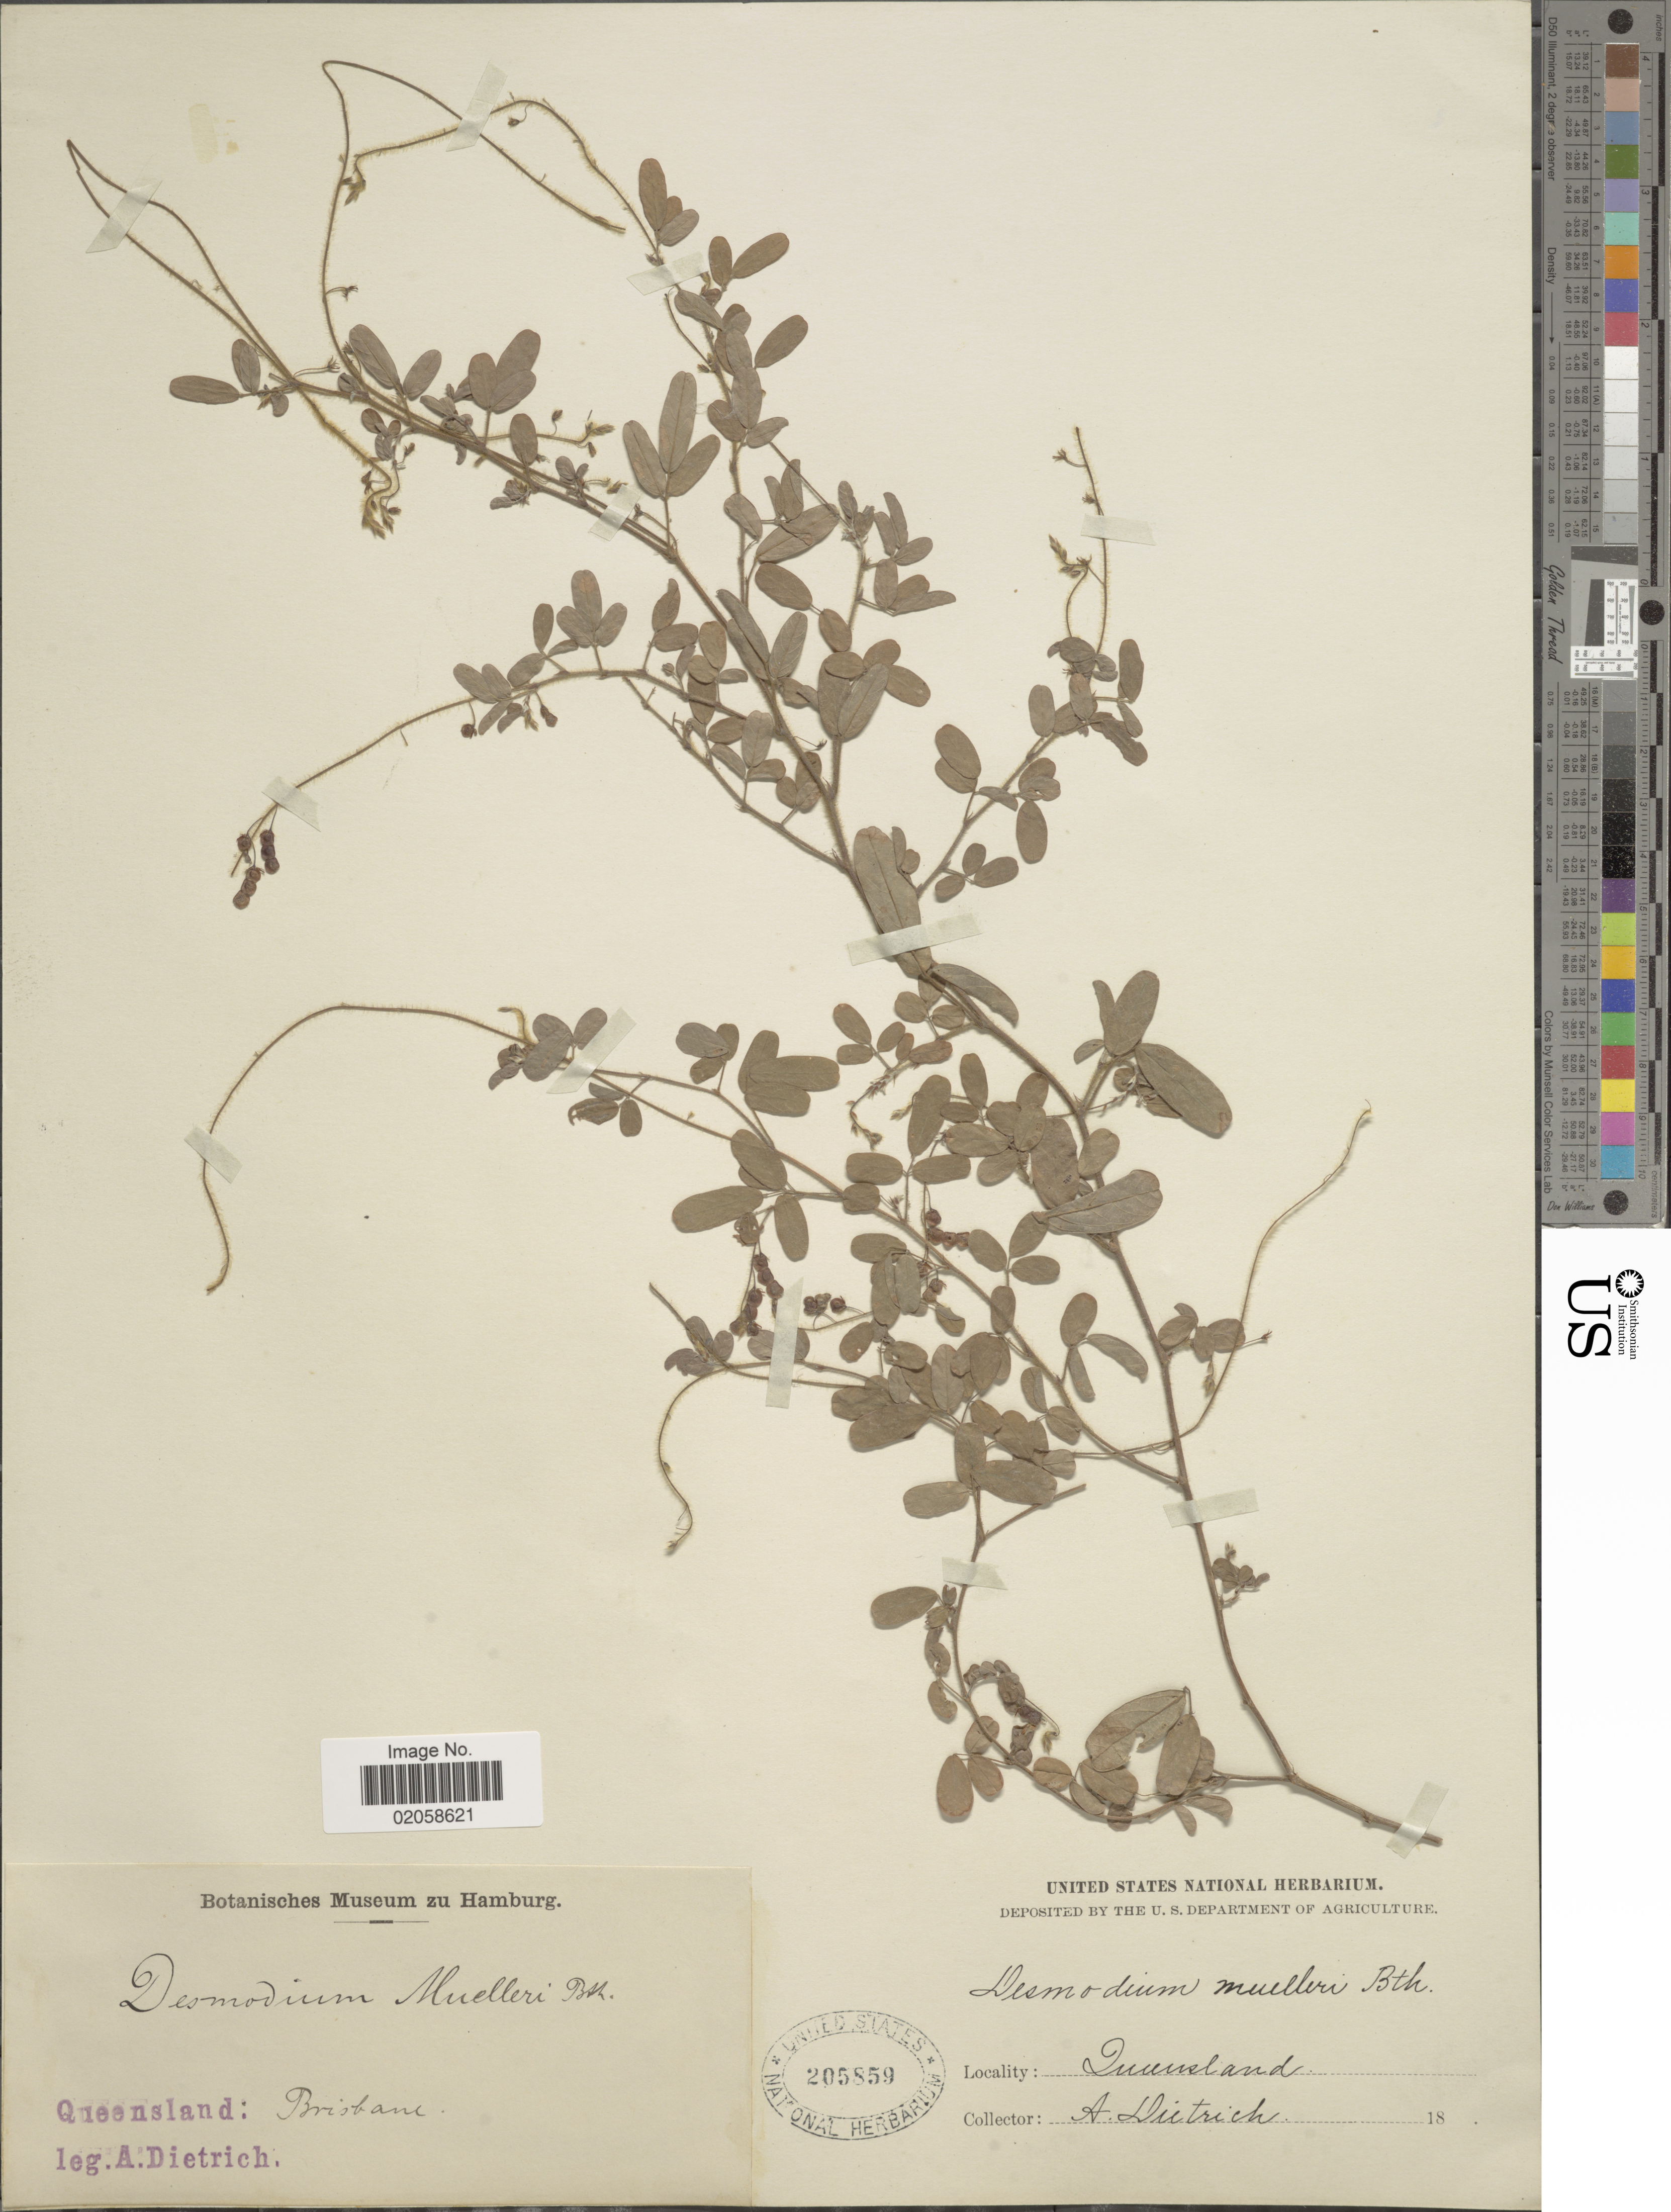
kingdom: Plantae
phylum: Tracheophyta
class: Magnoliopsida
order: Fabales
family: Fabaceae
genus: Grona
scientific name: Grona pullenii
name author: (Pedley) H. Ohashi & K. Ohashi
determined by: Strong, Mark T., (BOT), Smithsonian Institution - National Museum of Natural History (UNITED STATES)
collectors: A. Dietrich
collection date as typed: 18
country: Australia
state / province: Queensland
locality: Brisbane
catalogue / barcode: US 205859